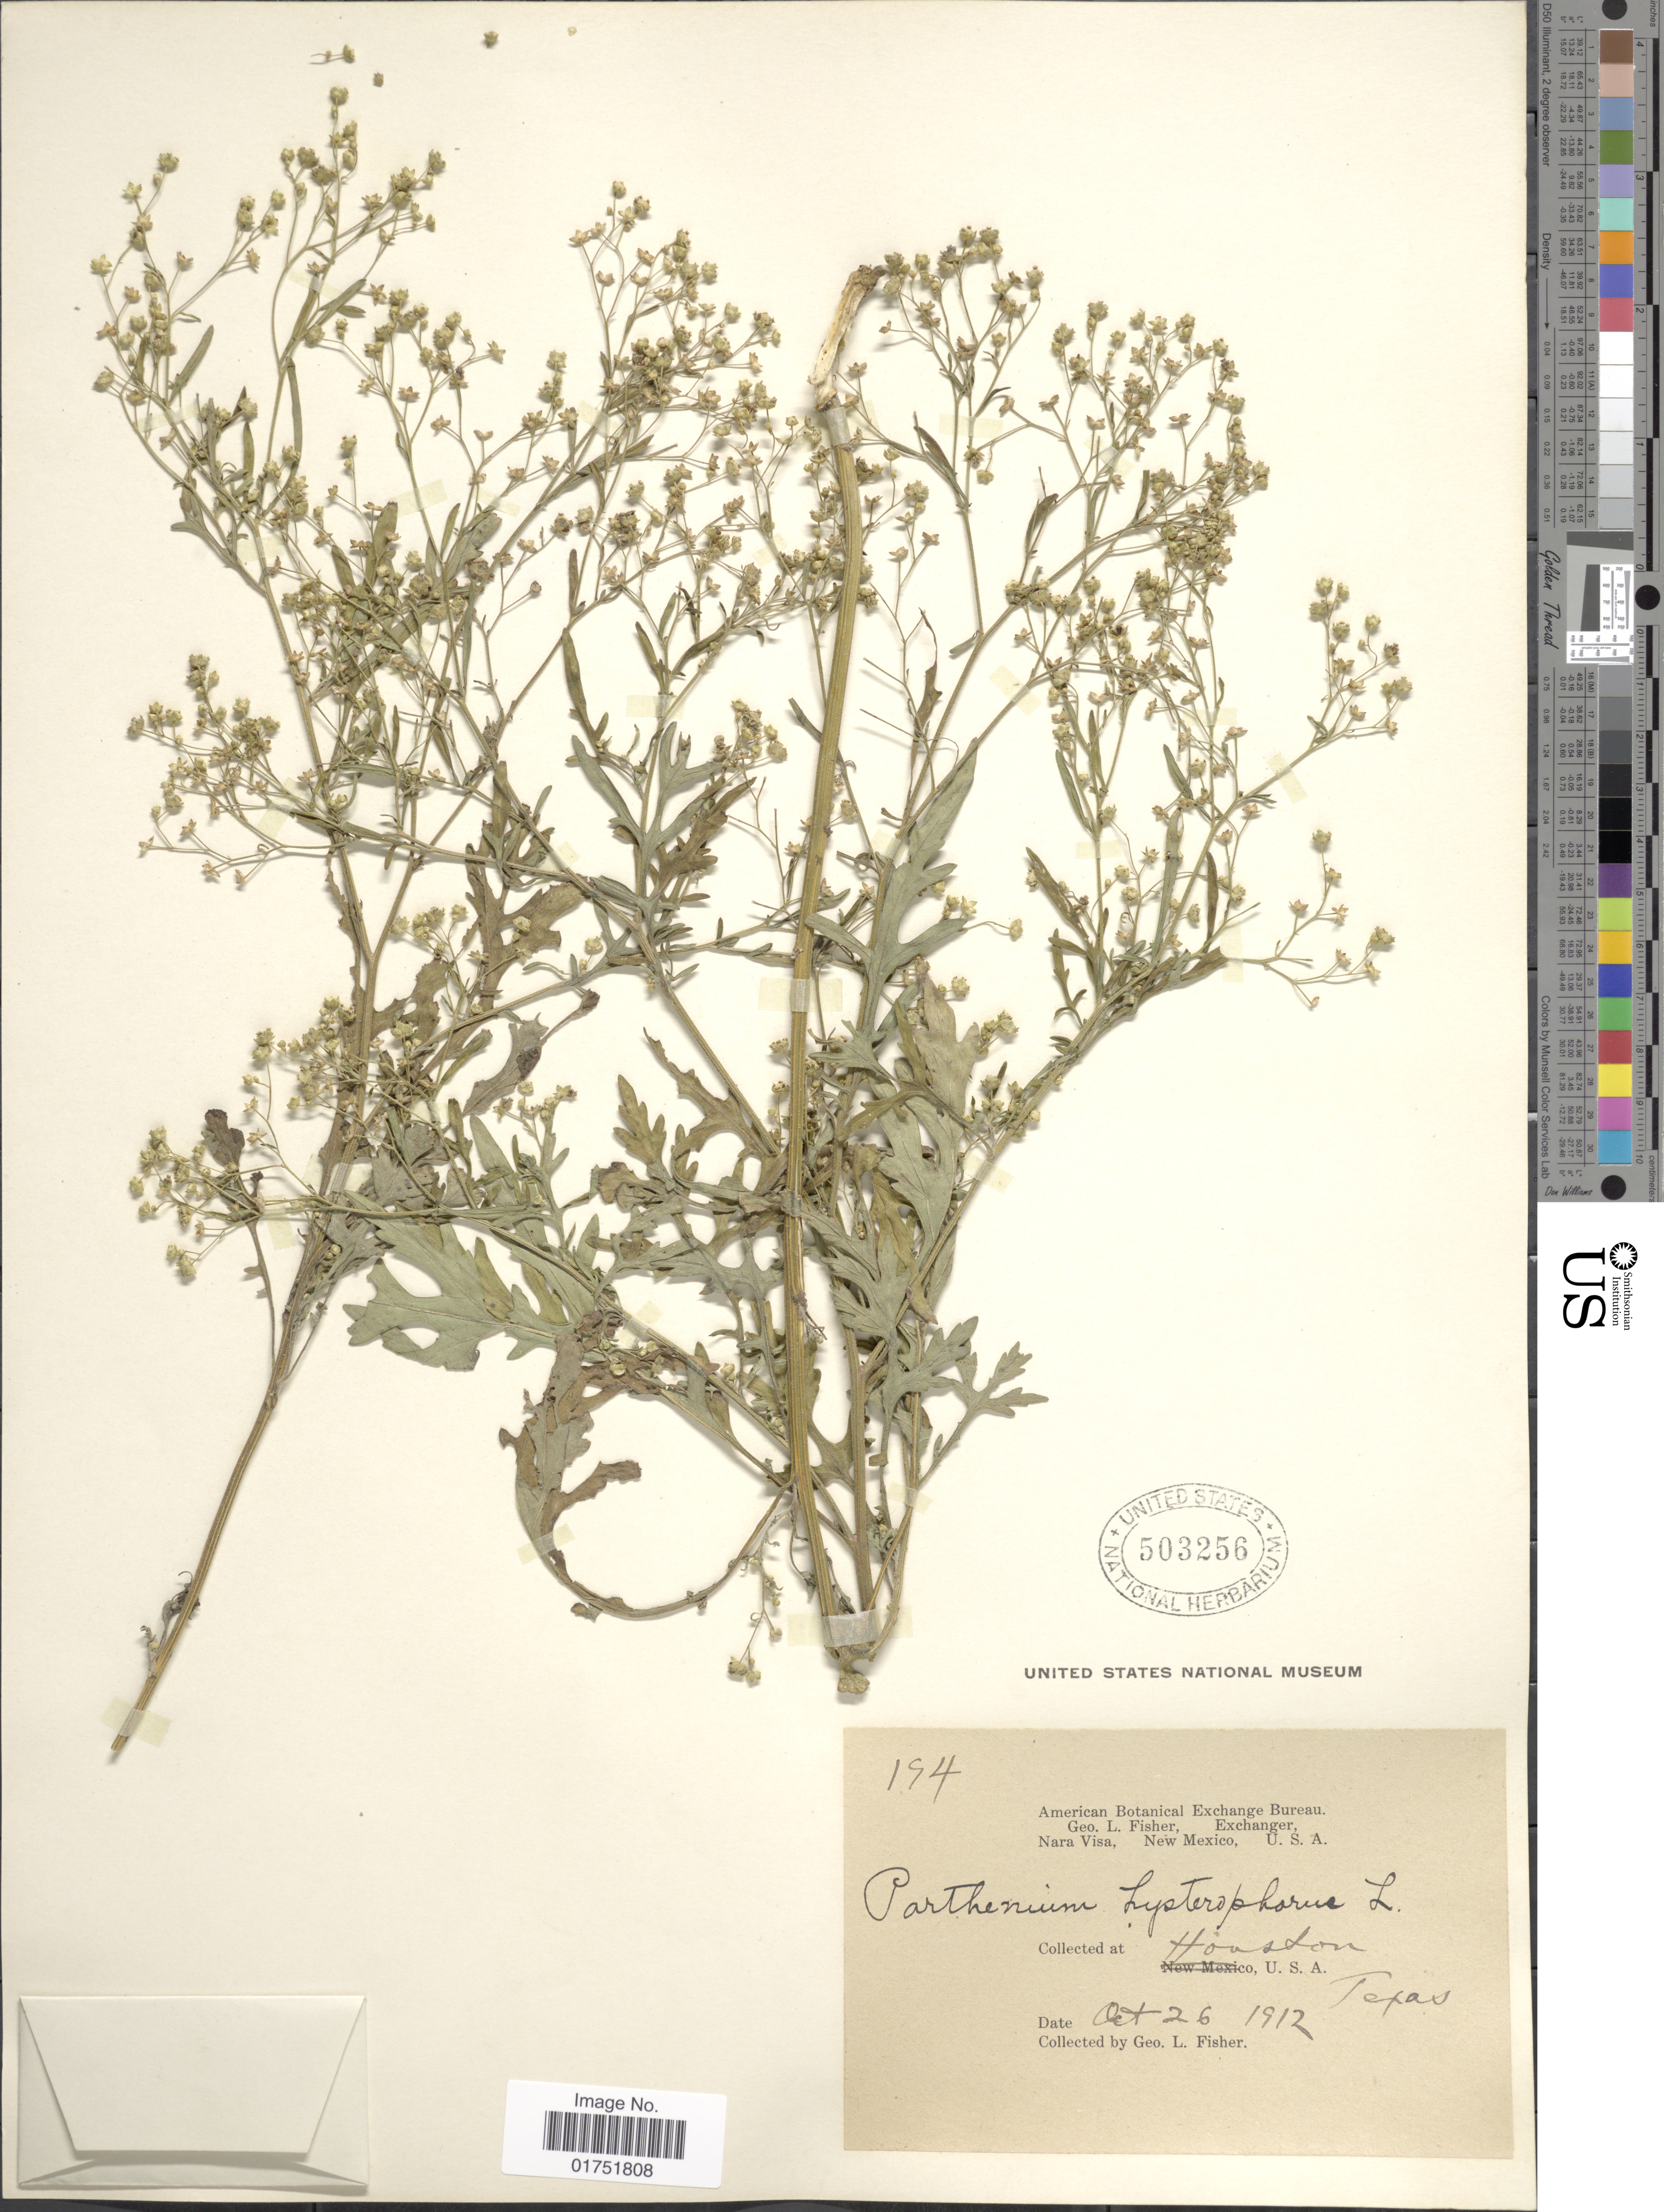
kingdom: Plantae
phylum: Tracheophyta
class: Magnoliopsida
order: Asterales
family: Asteraceae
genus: Parthenium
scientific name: Parthenium hysterophorus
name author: L.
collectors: G. H. Fisher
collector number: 194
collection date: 1912-10-26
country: United States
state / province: Texas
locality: Houston, U.S.A.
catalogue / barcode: US 503256